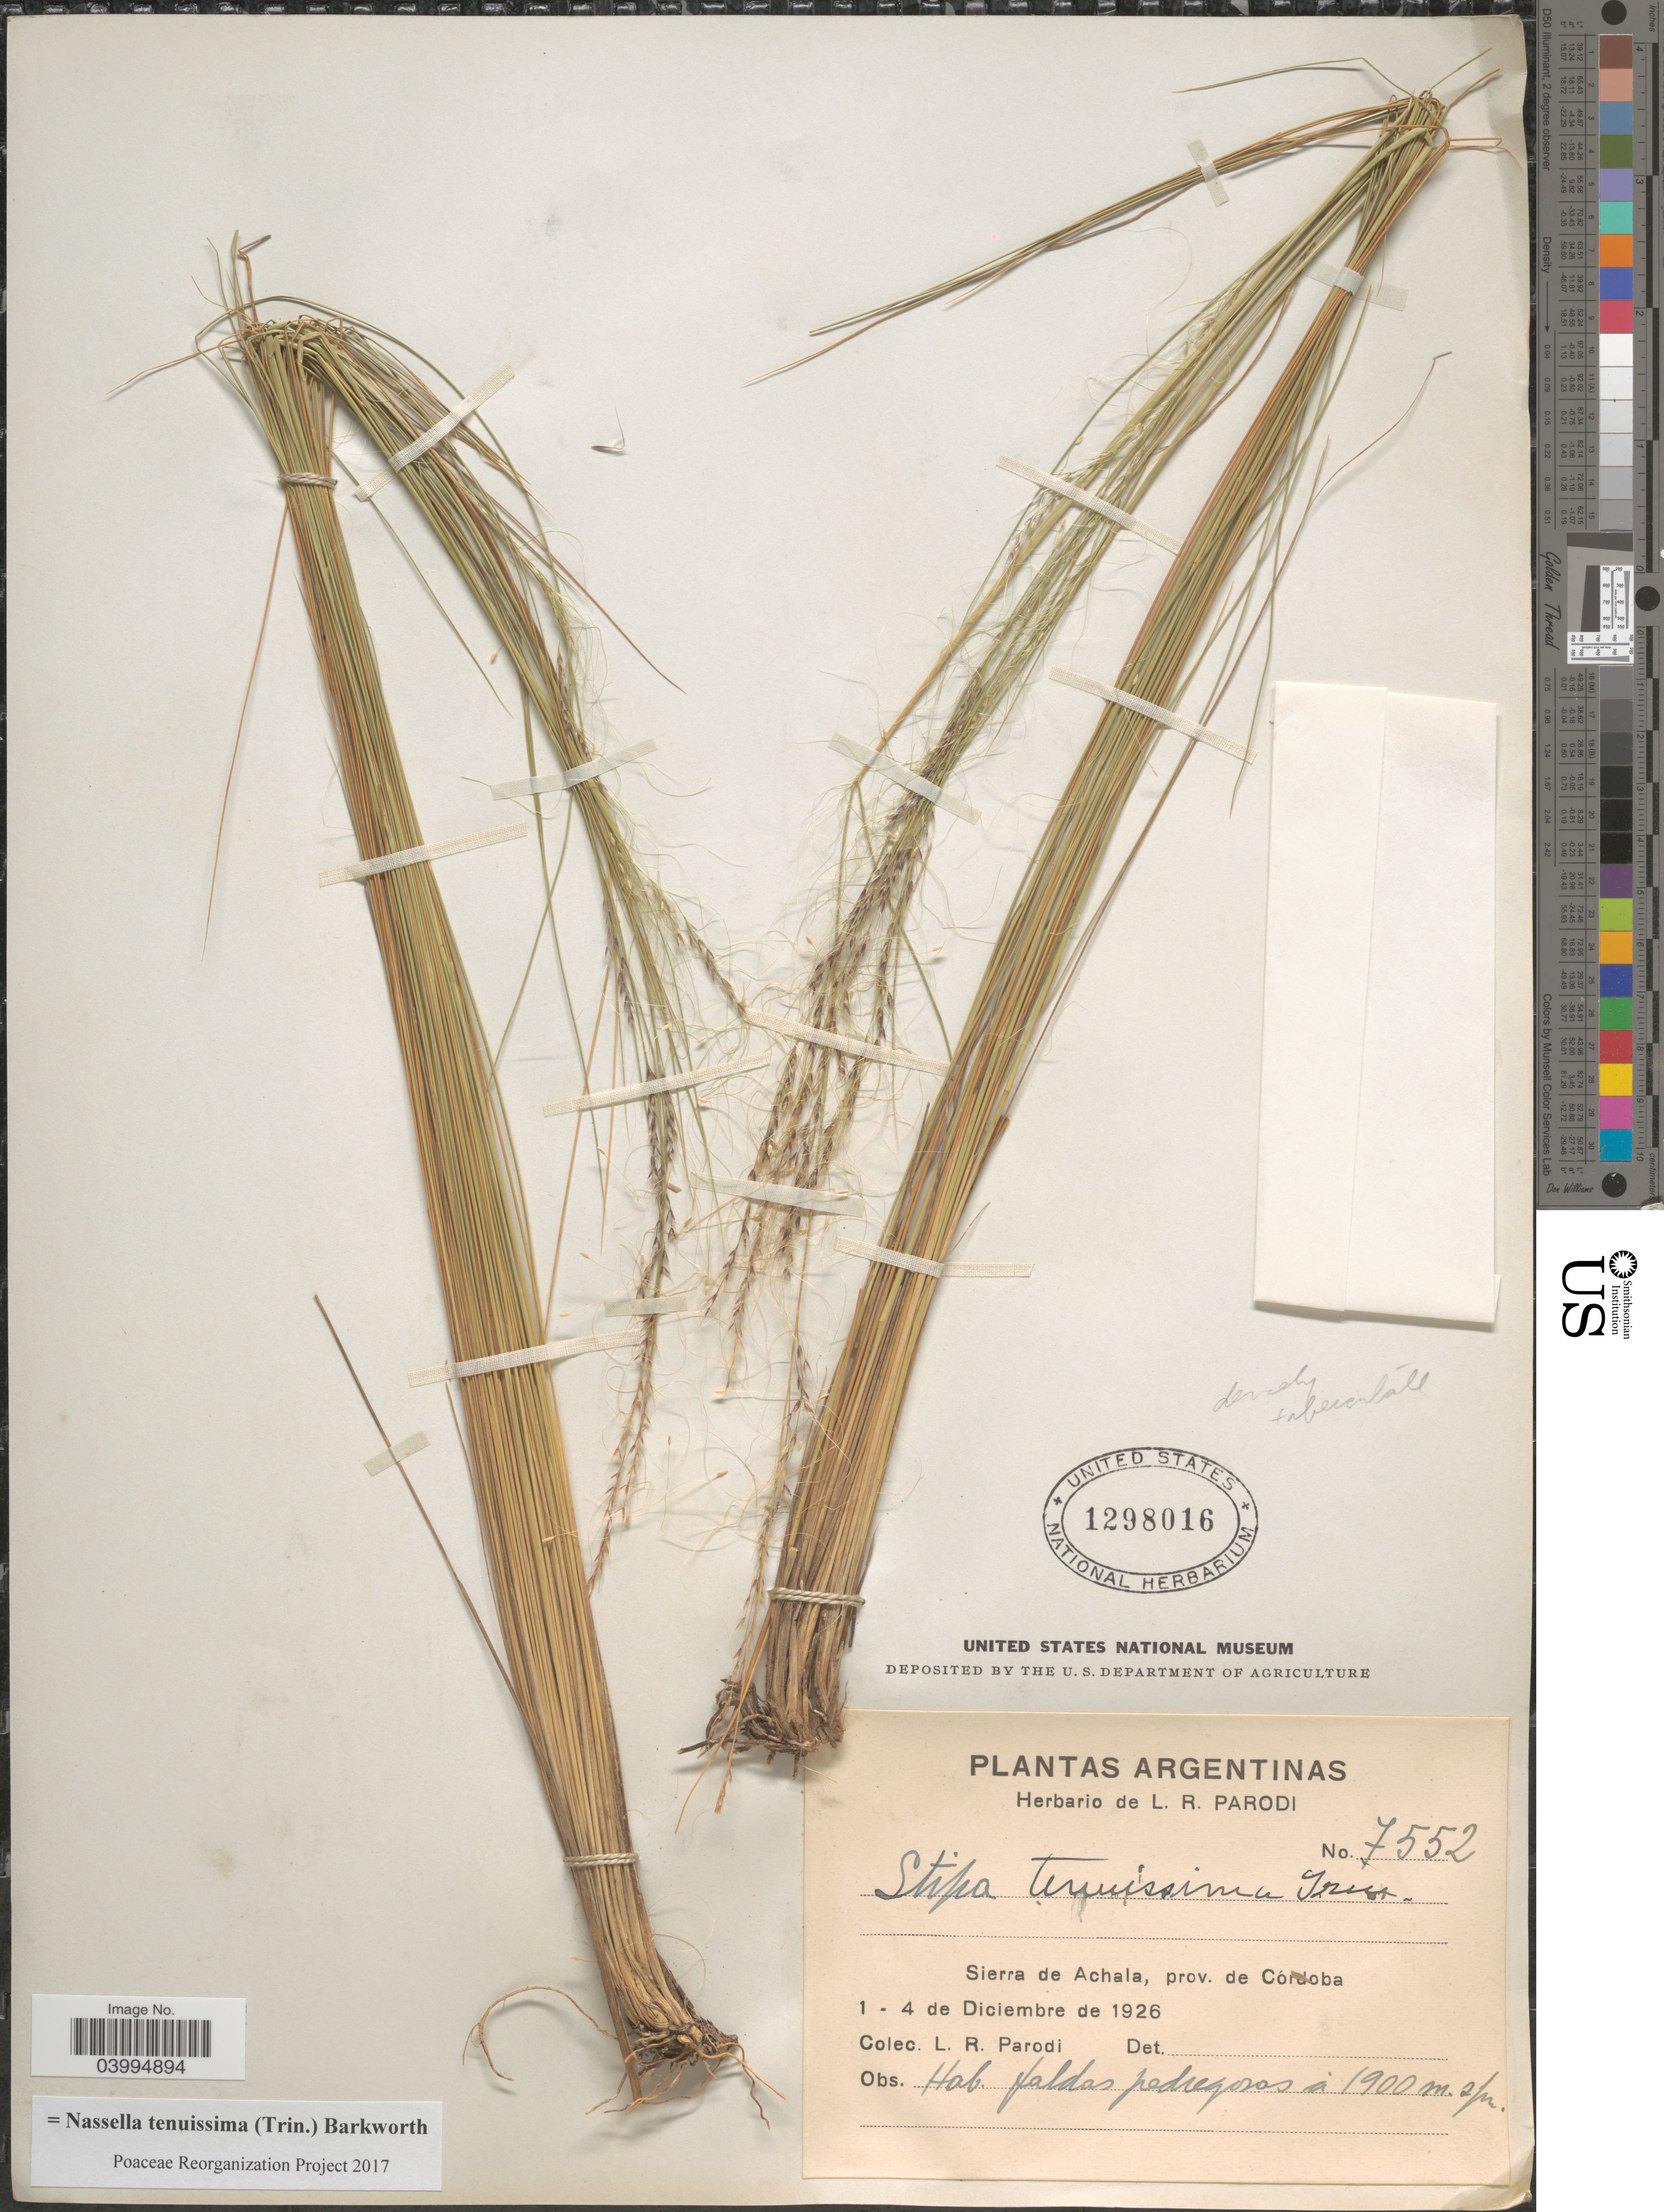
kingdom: Plantae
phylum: Tracheophyta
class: Liliopsida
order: Poales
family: Poaceae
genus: Nassella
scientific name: Nassella tenuissima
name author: (Trin.) Barkworth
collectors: L. R. Parodi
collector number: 7552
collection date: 1926-12-01/1926-12-04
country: Argentina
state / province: Cordoba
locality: Sierra de Achala.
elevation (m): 1900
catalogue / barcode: US 1298016